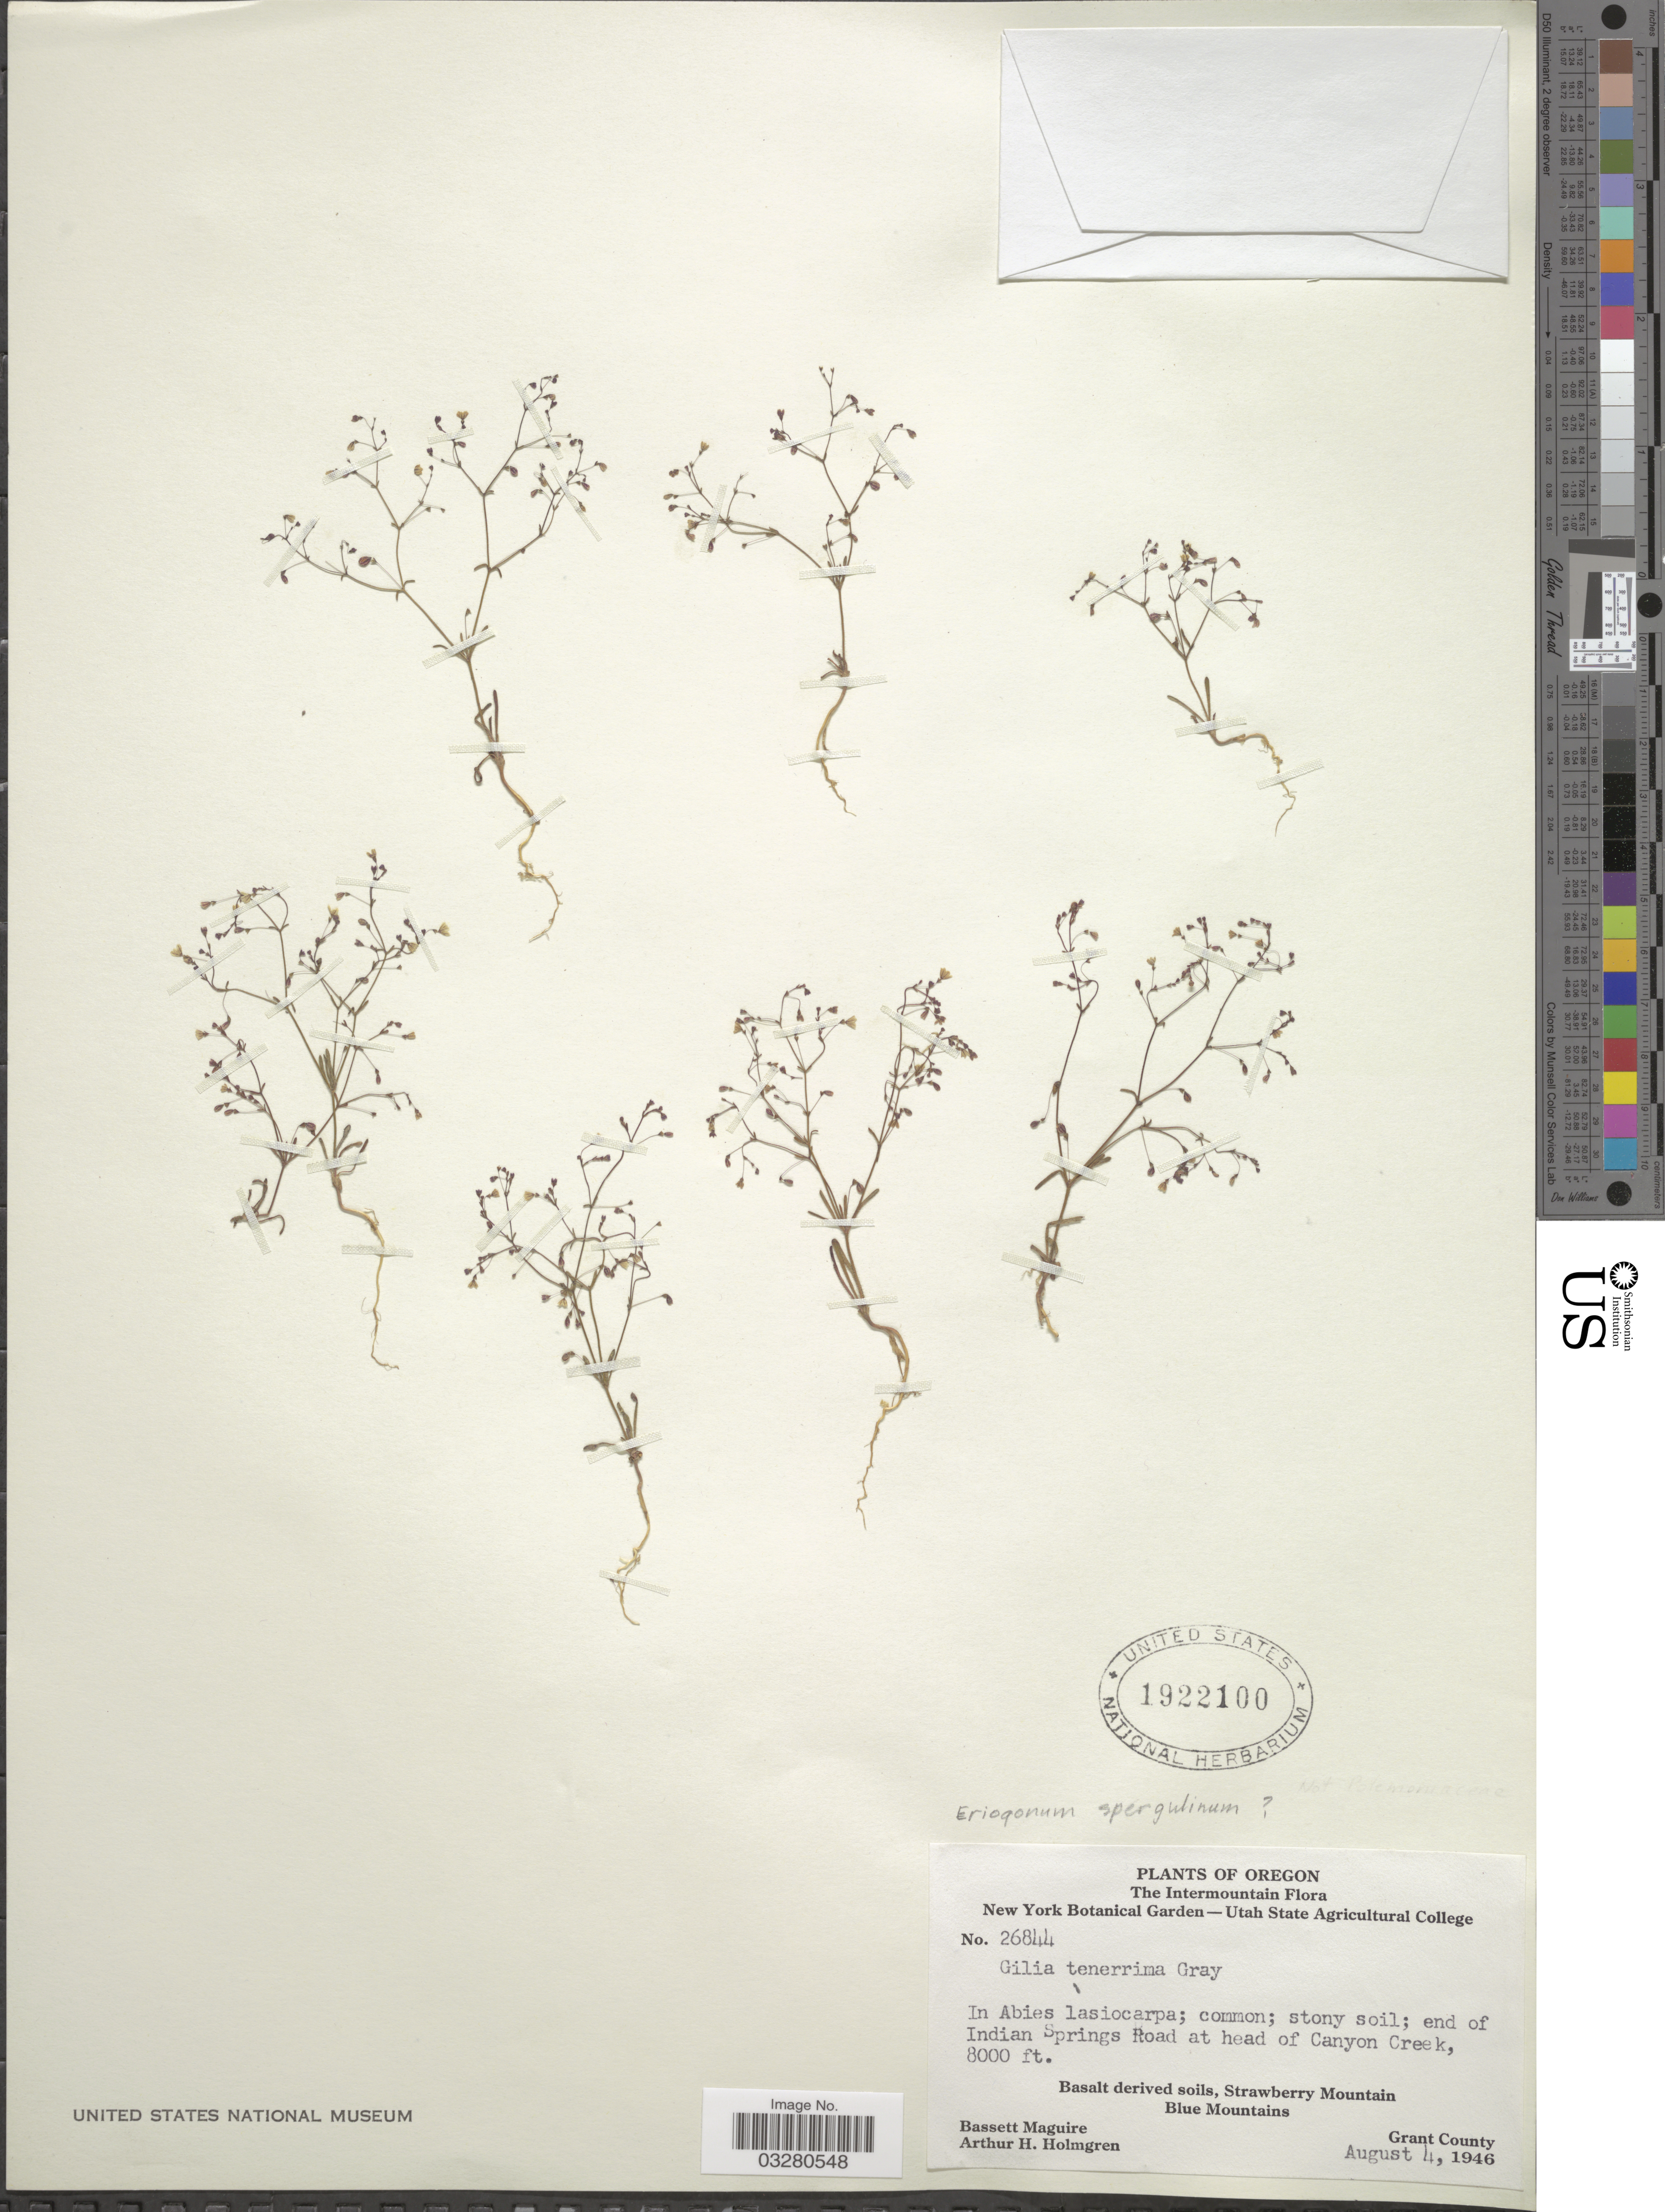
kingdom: Plantae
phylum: Tracheophyta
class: Magnoliopsida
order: Caryophyllales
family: Polygonaceae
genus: Eriogonum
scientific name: Eriogonum spergulinum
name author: A. Gray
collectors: B. Maguire & A. H. Holmgren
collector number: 26844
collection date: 1946-08-04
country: United States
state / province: Oregon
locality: The Intermountain. End of Indian Springs Road at head of Canyon Creek. Basalt derived soils, Strawberry Mountain, Blue Mountains. Grant County.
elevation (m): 2438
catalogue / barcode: US 1922100